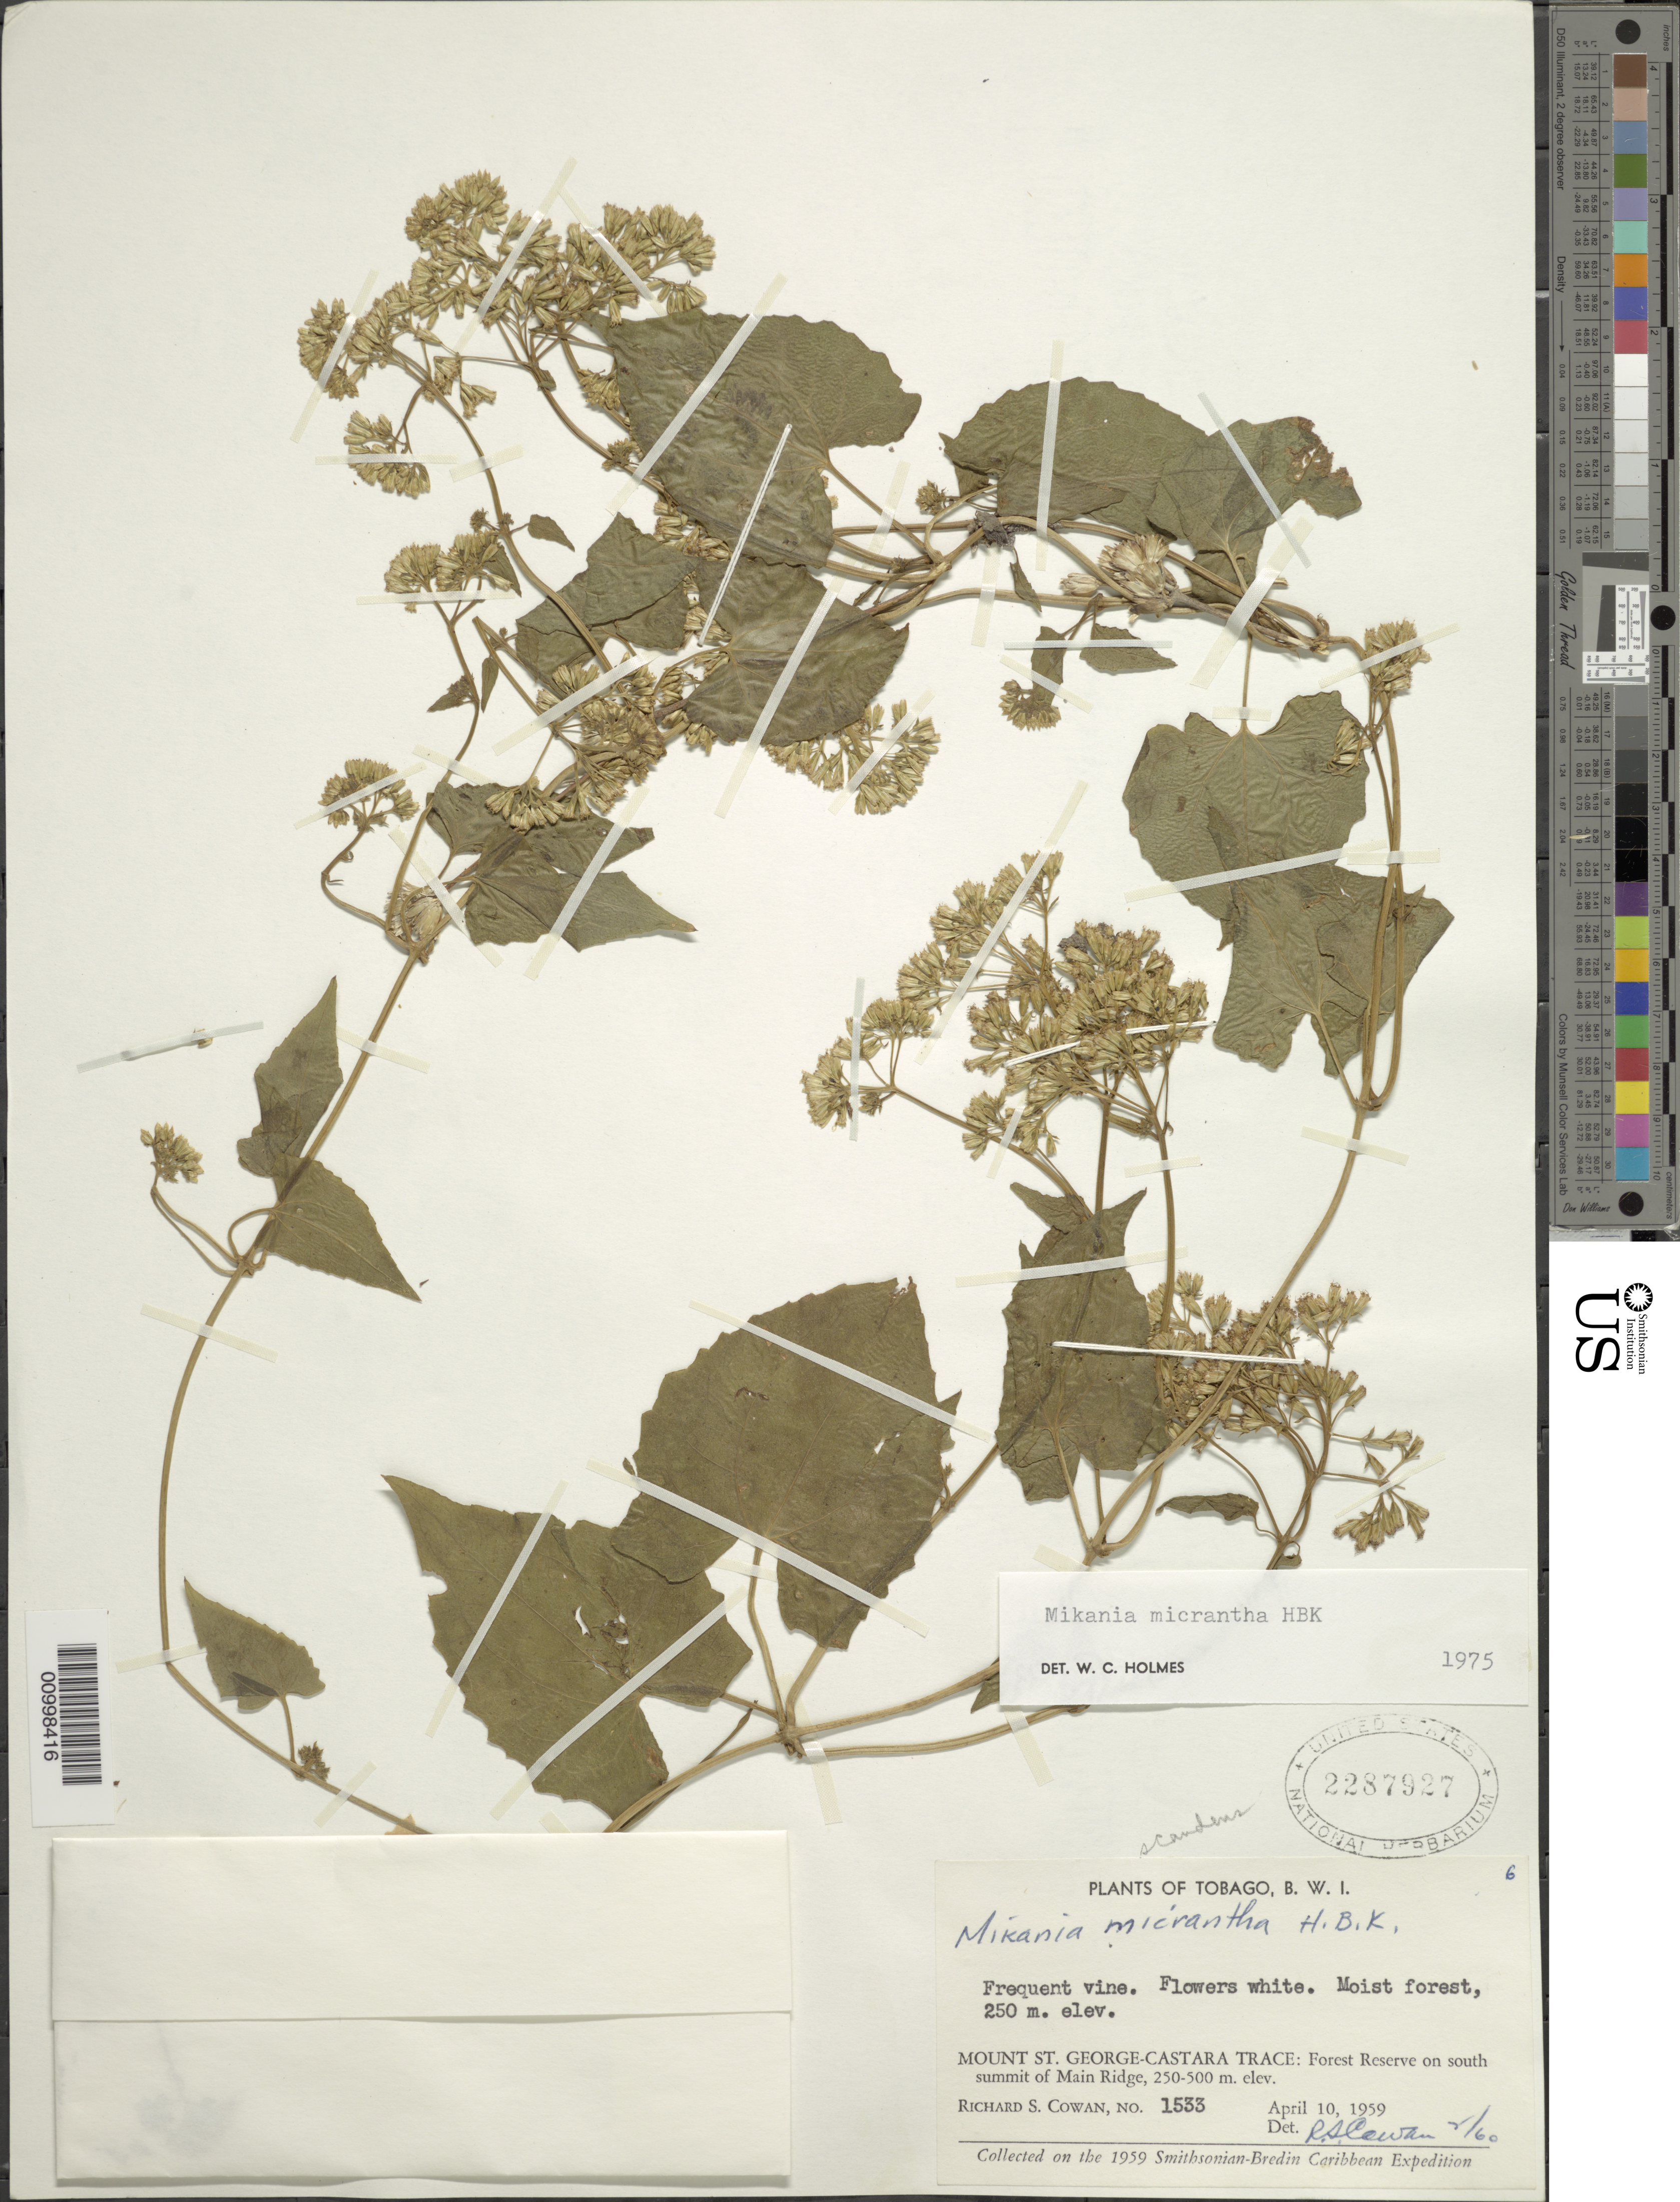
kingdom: Plantae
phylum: Tracheophyta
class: Magnoliopsida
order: Asterales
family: Asteraceae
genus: Mikania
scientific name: Mikania micrantha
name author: Kunth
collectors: R. S. Cowan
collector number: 1533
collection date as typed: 10 Apr 1959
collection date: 1959-04-10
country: Trinidad and Tobago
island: Tobago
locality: Mount St. George-Castara Trace: Forest Reserve on south summit of Main Ridge. Frequent, moist forest.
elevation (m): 250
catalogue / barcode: US 2287927